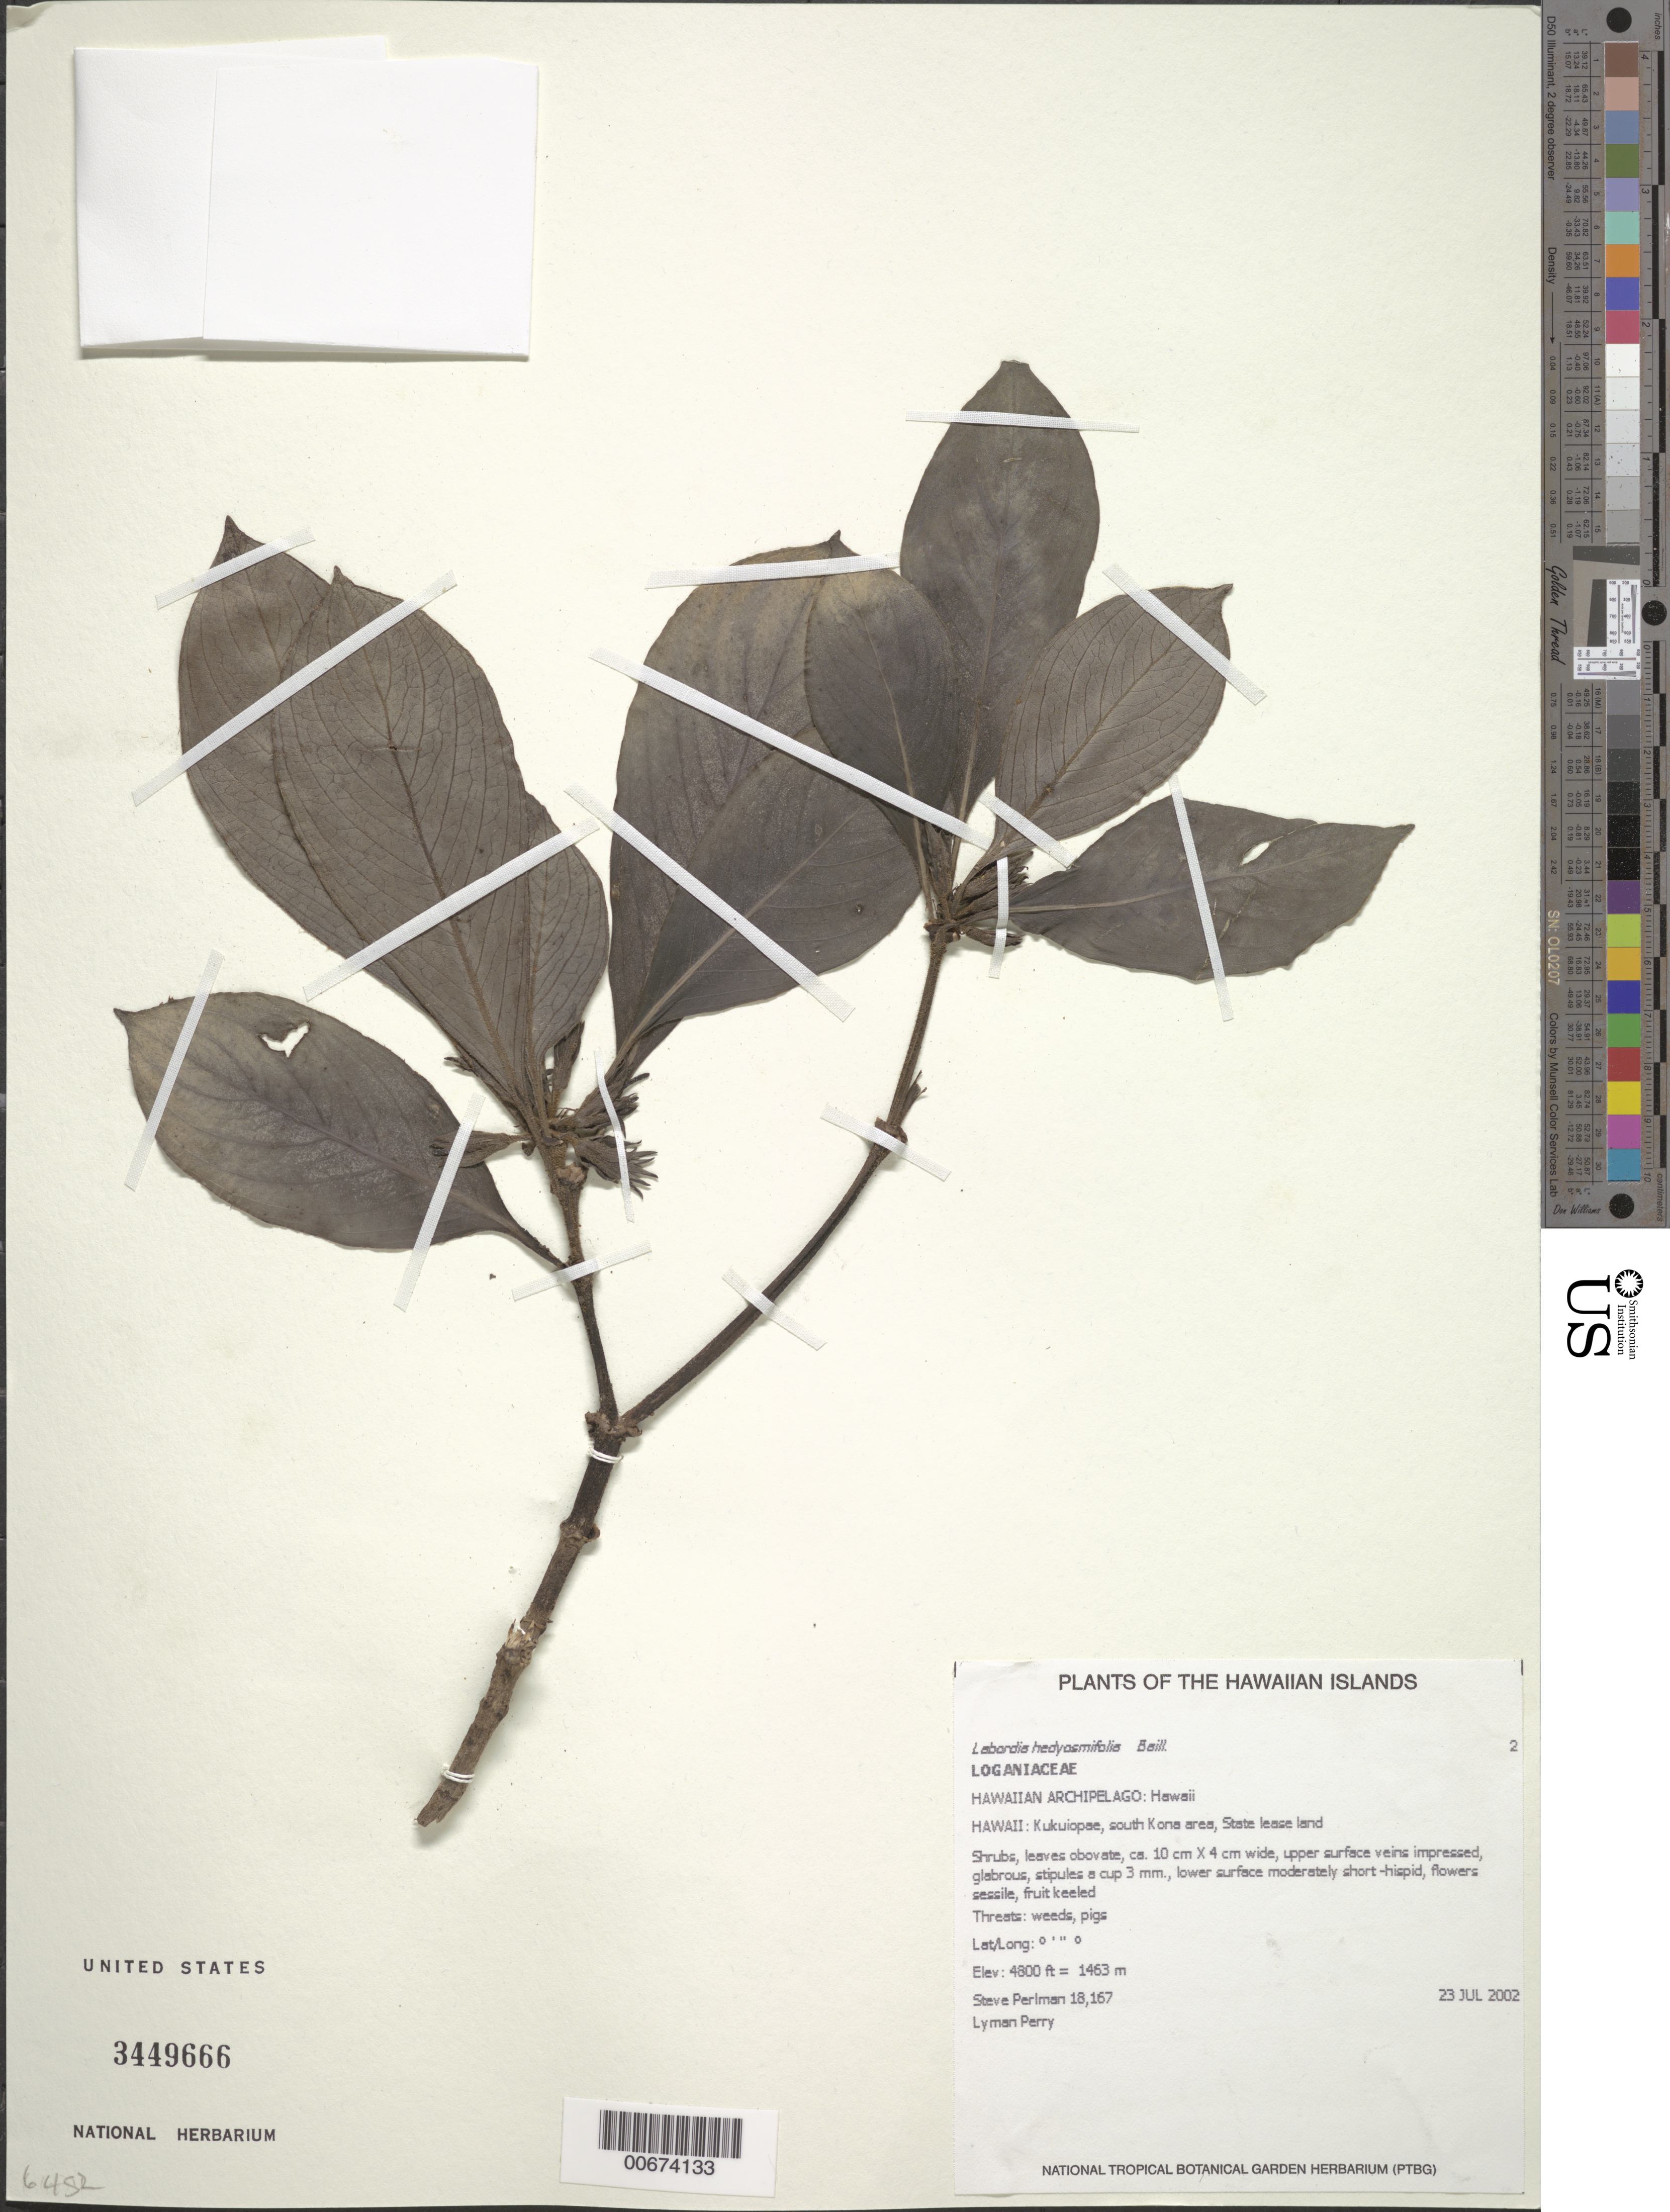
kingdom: Plantae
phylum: Tracheophyta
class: Magnoliopsida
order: Gentianales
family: Loganiaceae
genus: Geniostoma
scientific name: Geniostoma hedyosmifolium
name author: (Baill.) Byng & Christenh.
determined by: Wagner, W. L., (BOT), Smithsonian Institution - National Museum of Natural History (UNITED STATES)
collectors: S. P. Perlman & L. Perry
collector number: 18167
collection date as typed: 23 Jul 2002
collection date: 2002-07-23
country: United States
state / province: Hawaii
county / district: Hawaii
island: Hawaii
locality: Kukuiopae, south Kona area, State lease land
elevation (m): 1463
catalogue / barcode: US 3449666